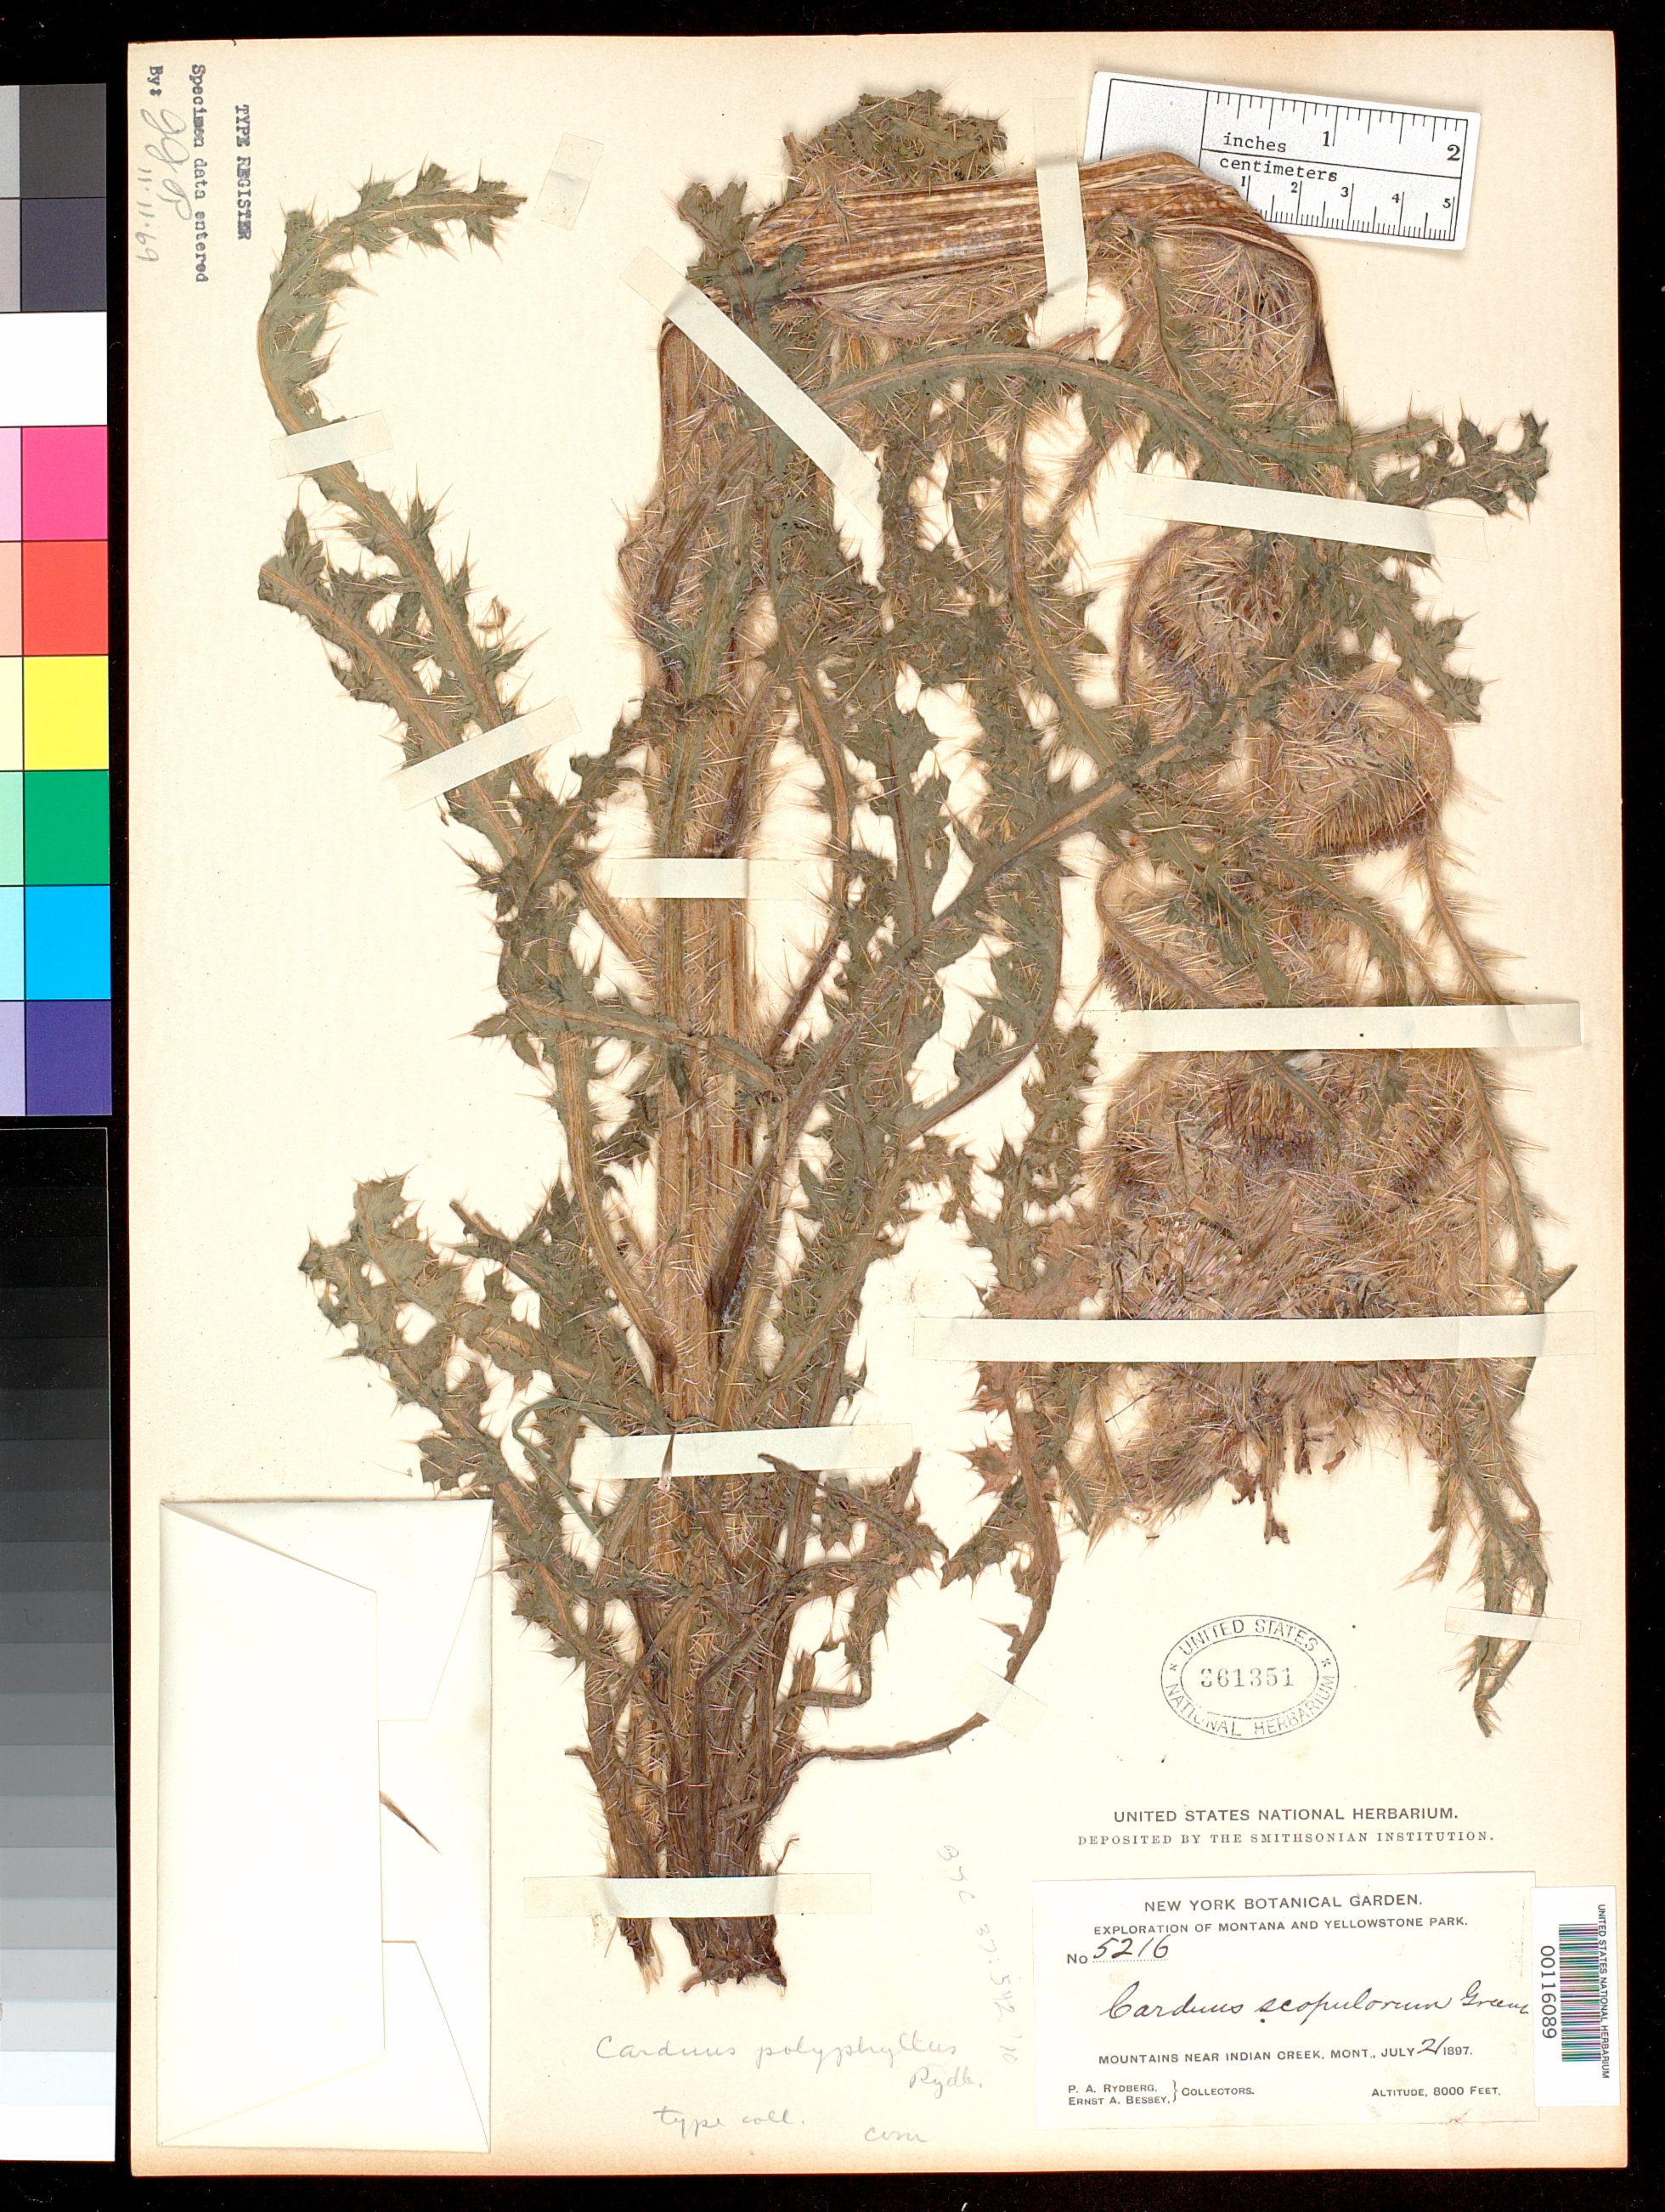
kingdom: Plantae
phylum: Tracheophyta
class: Magnoliopsida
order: Asterales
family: Asteraceae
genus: Carduus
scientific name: Carduus perennans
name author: Greene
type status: Isotype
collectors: E. O. Wooton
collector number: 326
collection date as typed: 12 Aug 1897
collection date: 1897-08-12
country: United States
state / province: New Mexico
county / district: Lincoln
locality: White Mountains.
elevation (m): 2134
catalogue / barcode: US 330551